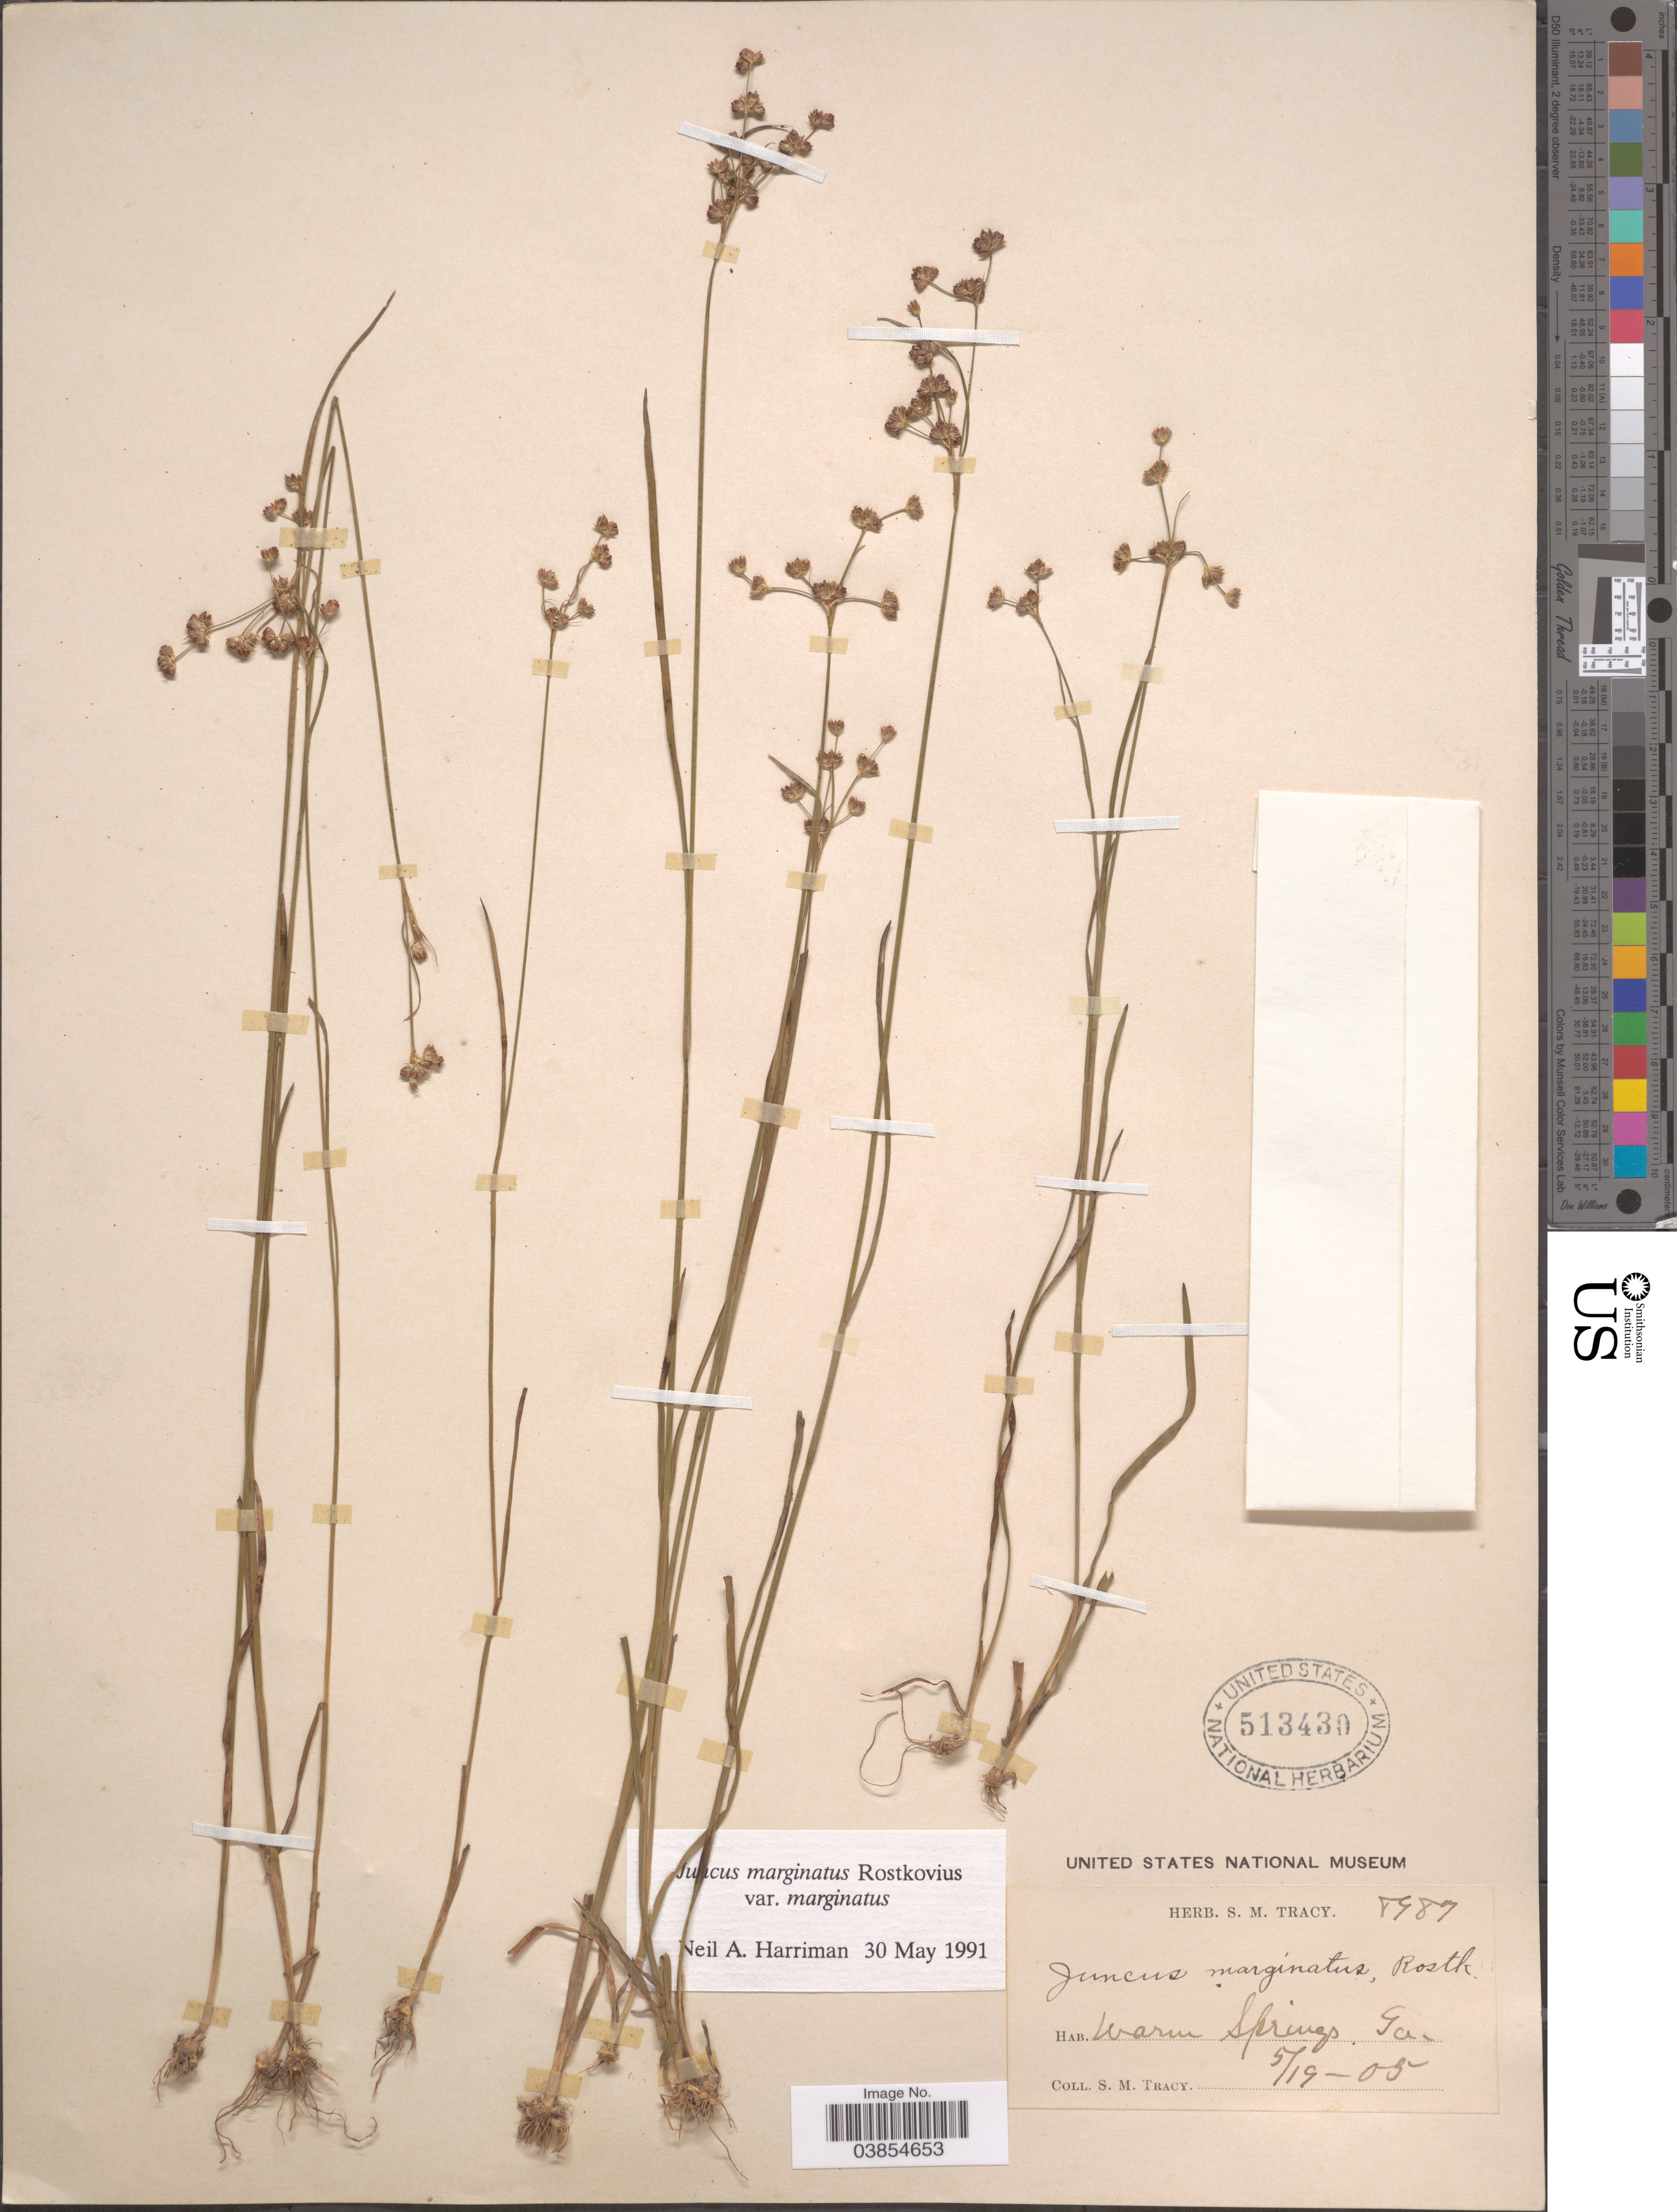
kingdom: Plantae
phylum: Tracheophyta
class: Liliopsida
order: Poales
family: Juncaceae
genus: Juncus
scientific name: Juncus marginatus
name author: Rostk.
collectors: S. M. Tracy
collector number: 8987*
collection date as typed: Transcribed d/m/y: 19/5/5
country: United States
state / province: Georgia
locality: Warm Springs.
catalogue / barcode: US 513430